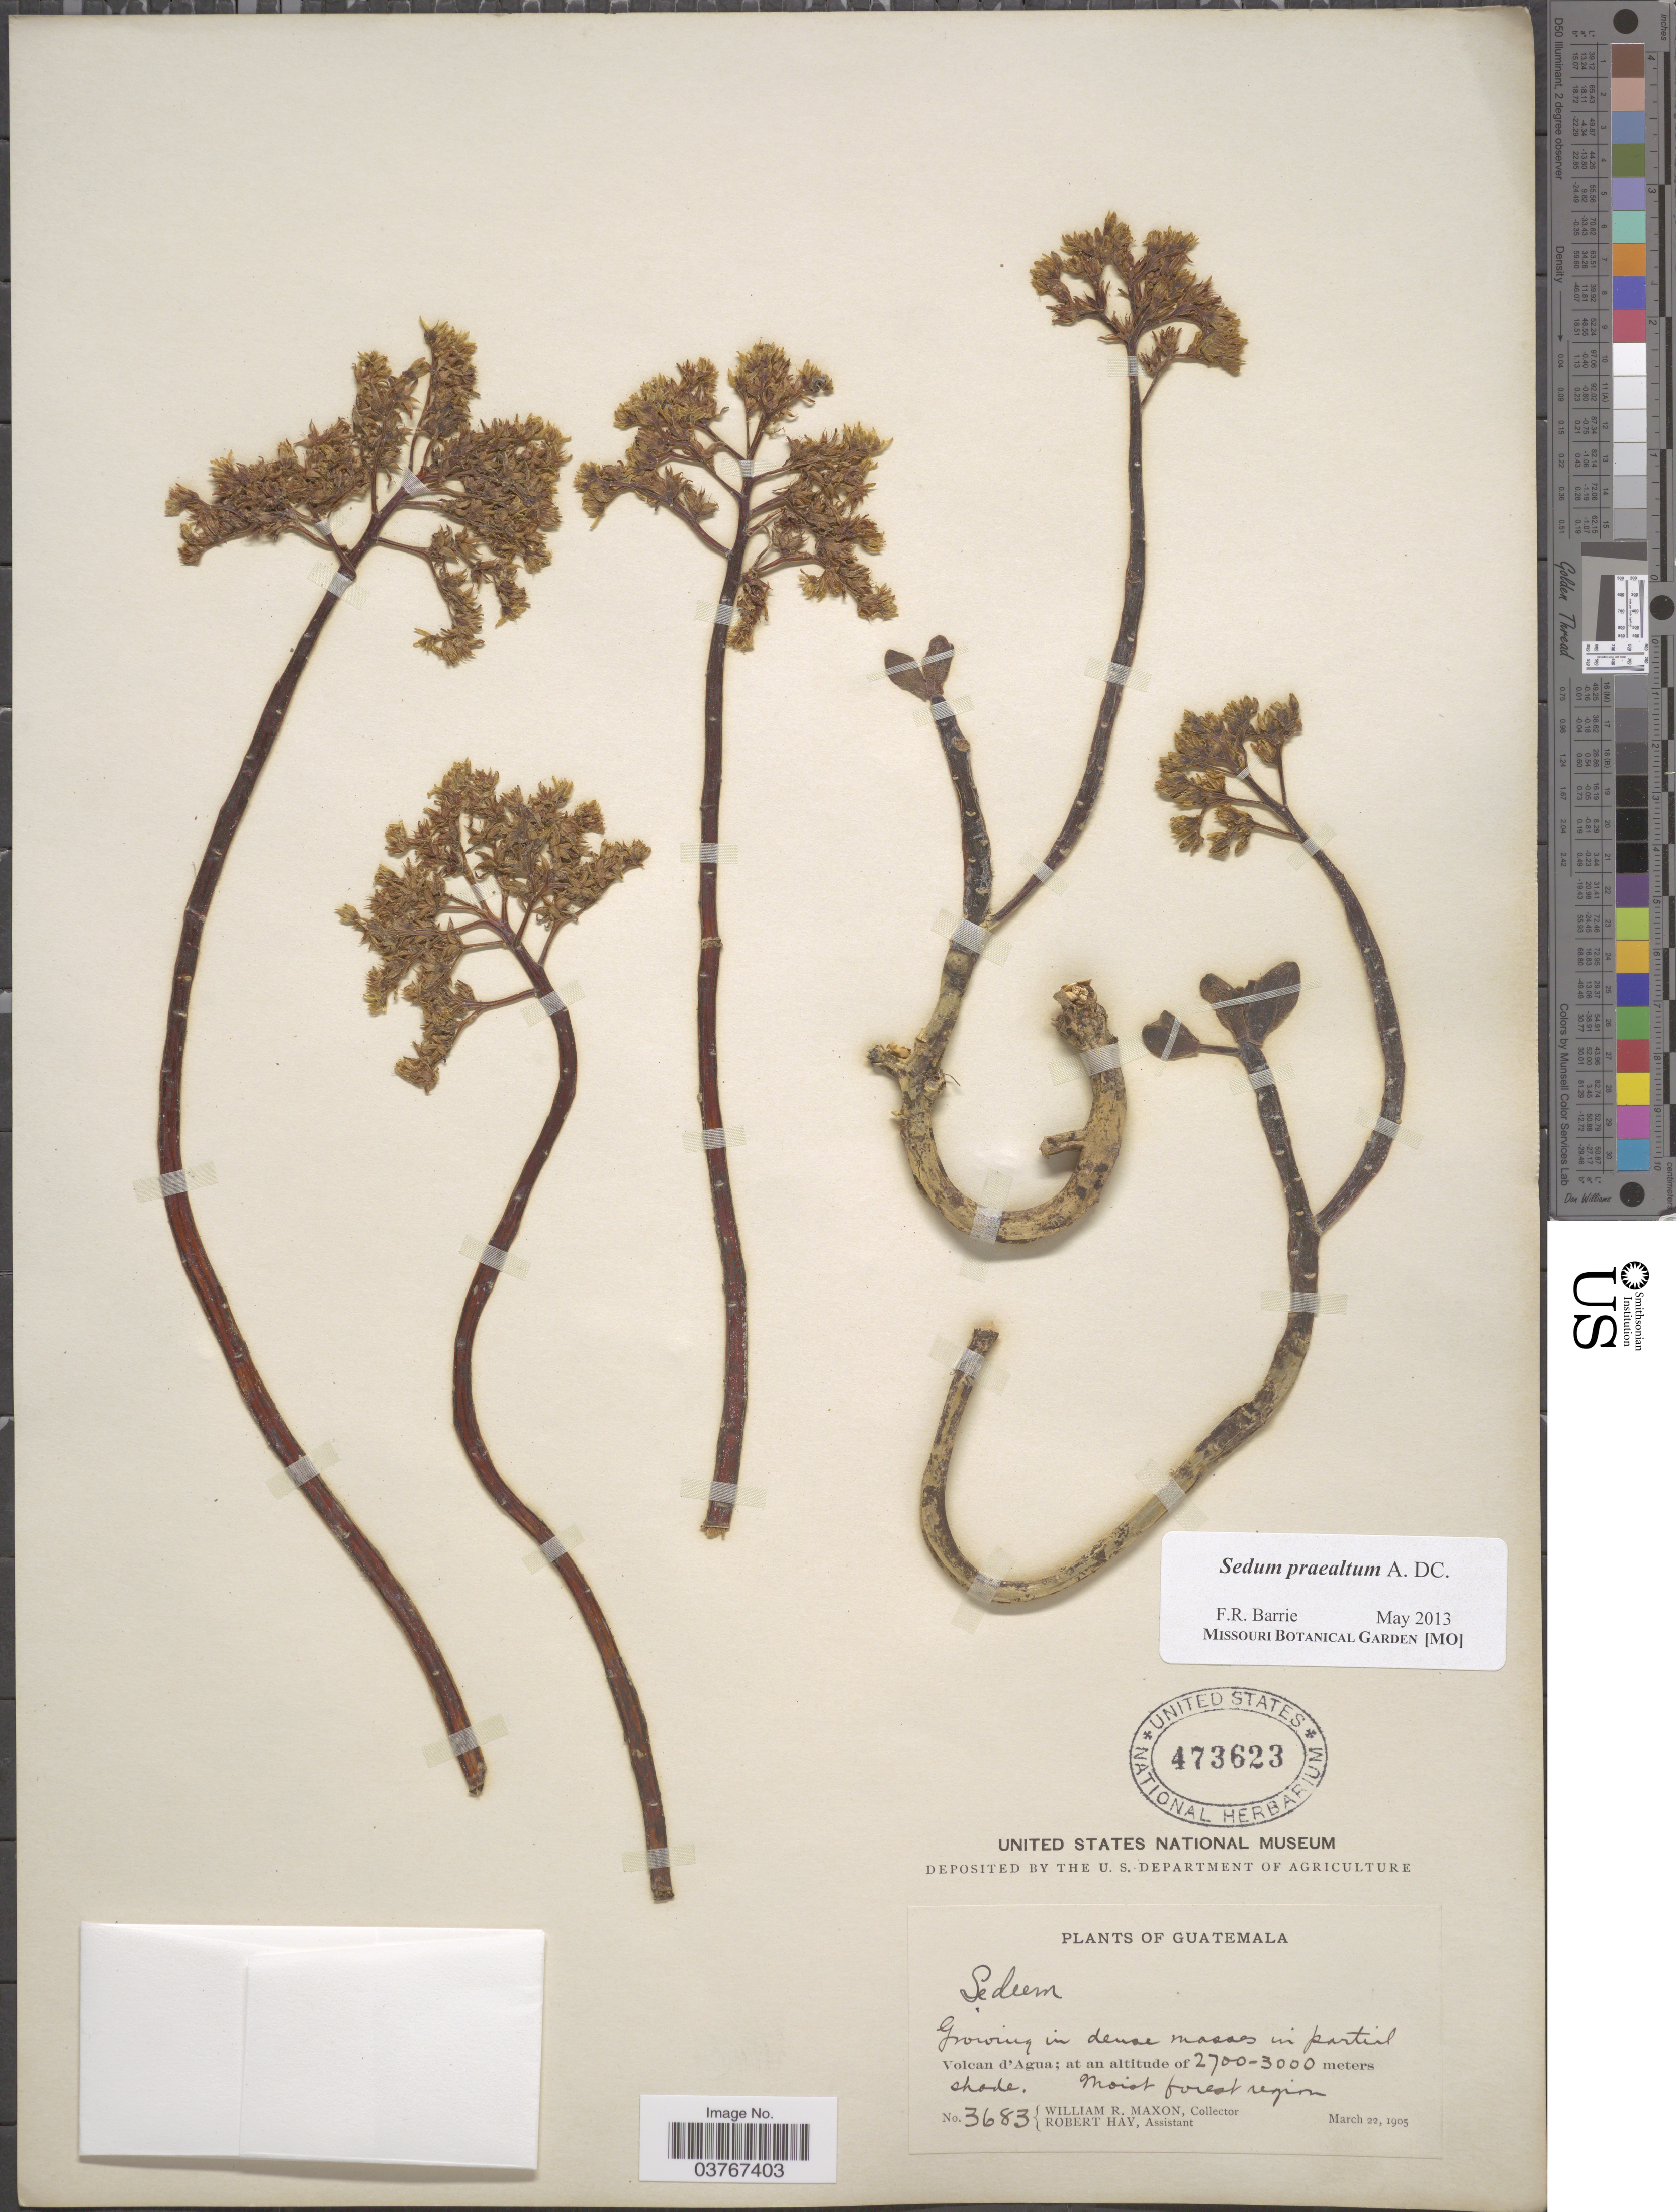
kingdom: Plantae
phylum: Tracheophyta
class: Magnoliopsida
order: Saxifragales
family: Crassulaceae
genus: Sedum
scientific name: Sedum praealtum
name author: A. DC.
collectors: W. R. Maxon & R. Hay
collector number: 3683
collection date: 1905-03-22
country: Guatemala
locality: Volcan d' Agua.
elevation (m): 2700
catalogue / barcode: US 473623